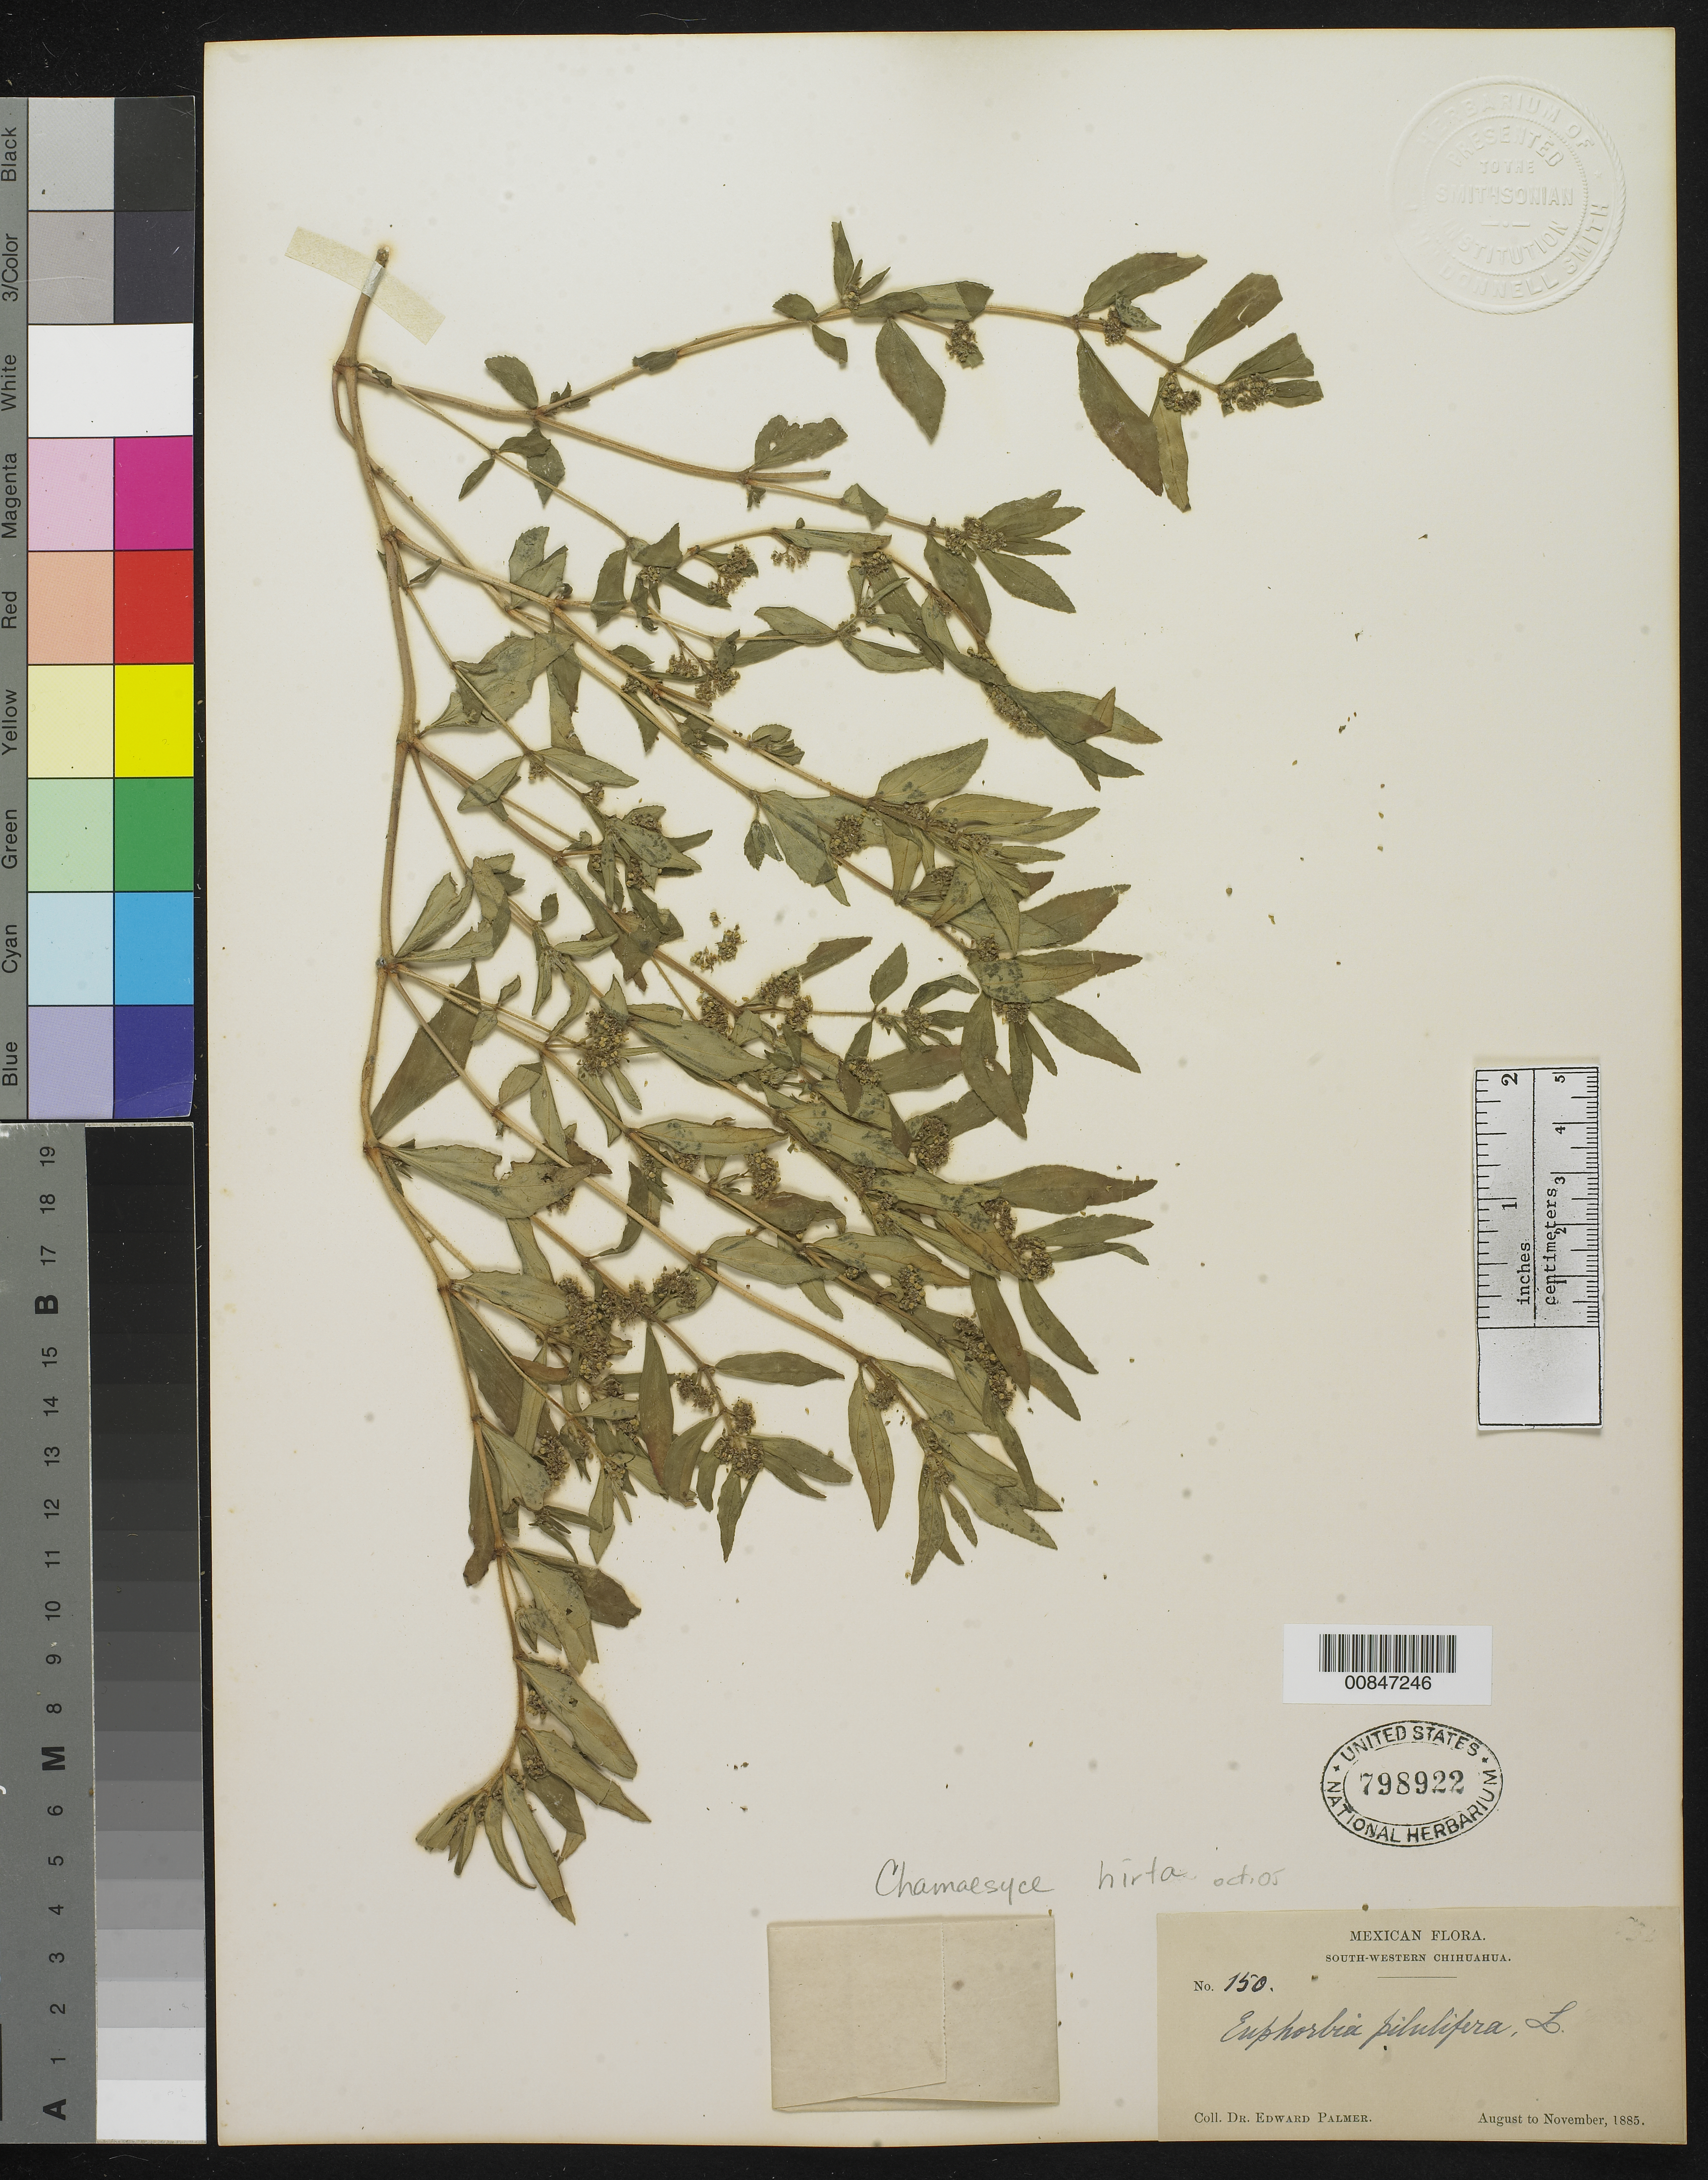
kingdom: Plantae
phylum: Tracheophyta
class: Magnoliopsida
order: Malpighiales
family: Euphorbiaceae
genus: Euphorbia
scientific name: Euphorbia hirta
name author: L.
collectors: E. Palmer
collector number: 150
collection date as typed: Aug 1885 to -- Nov 1885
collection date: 1885-08/1885-11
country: Mexico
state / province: Chihuahua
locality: South-Western Chihuahua.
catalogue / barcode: US 798922